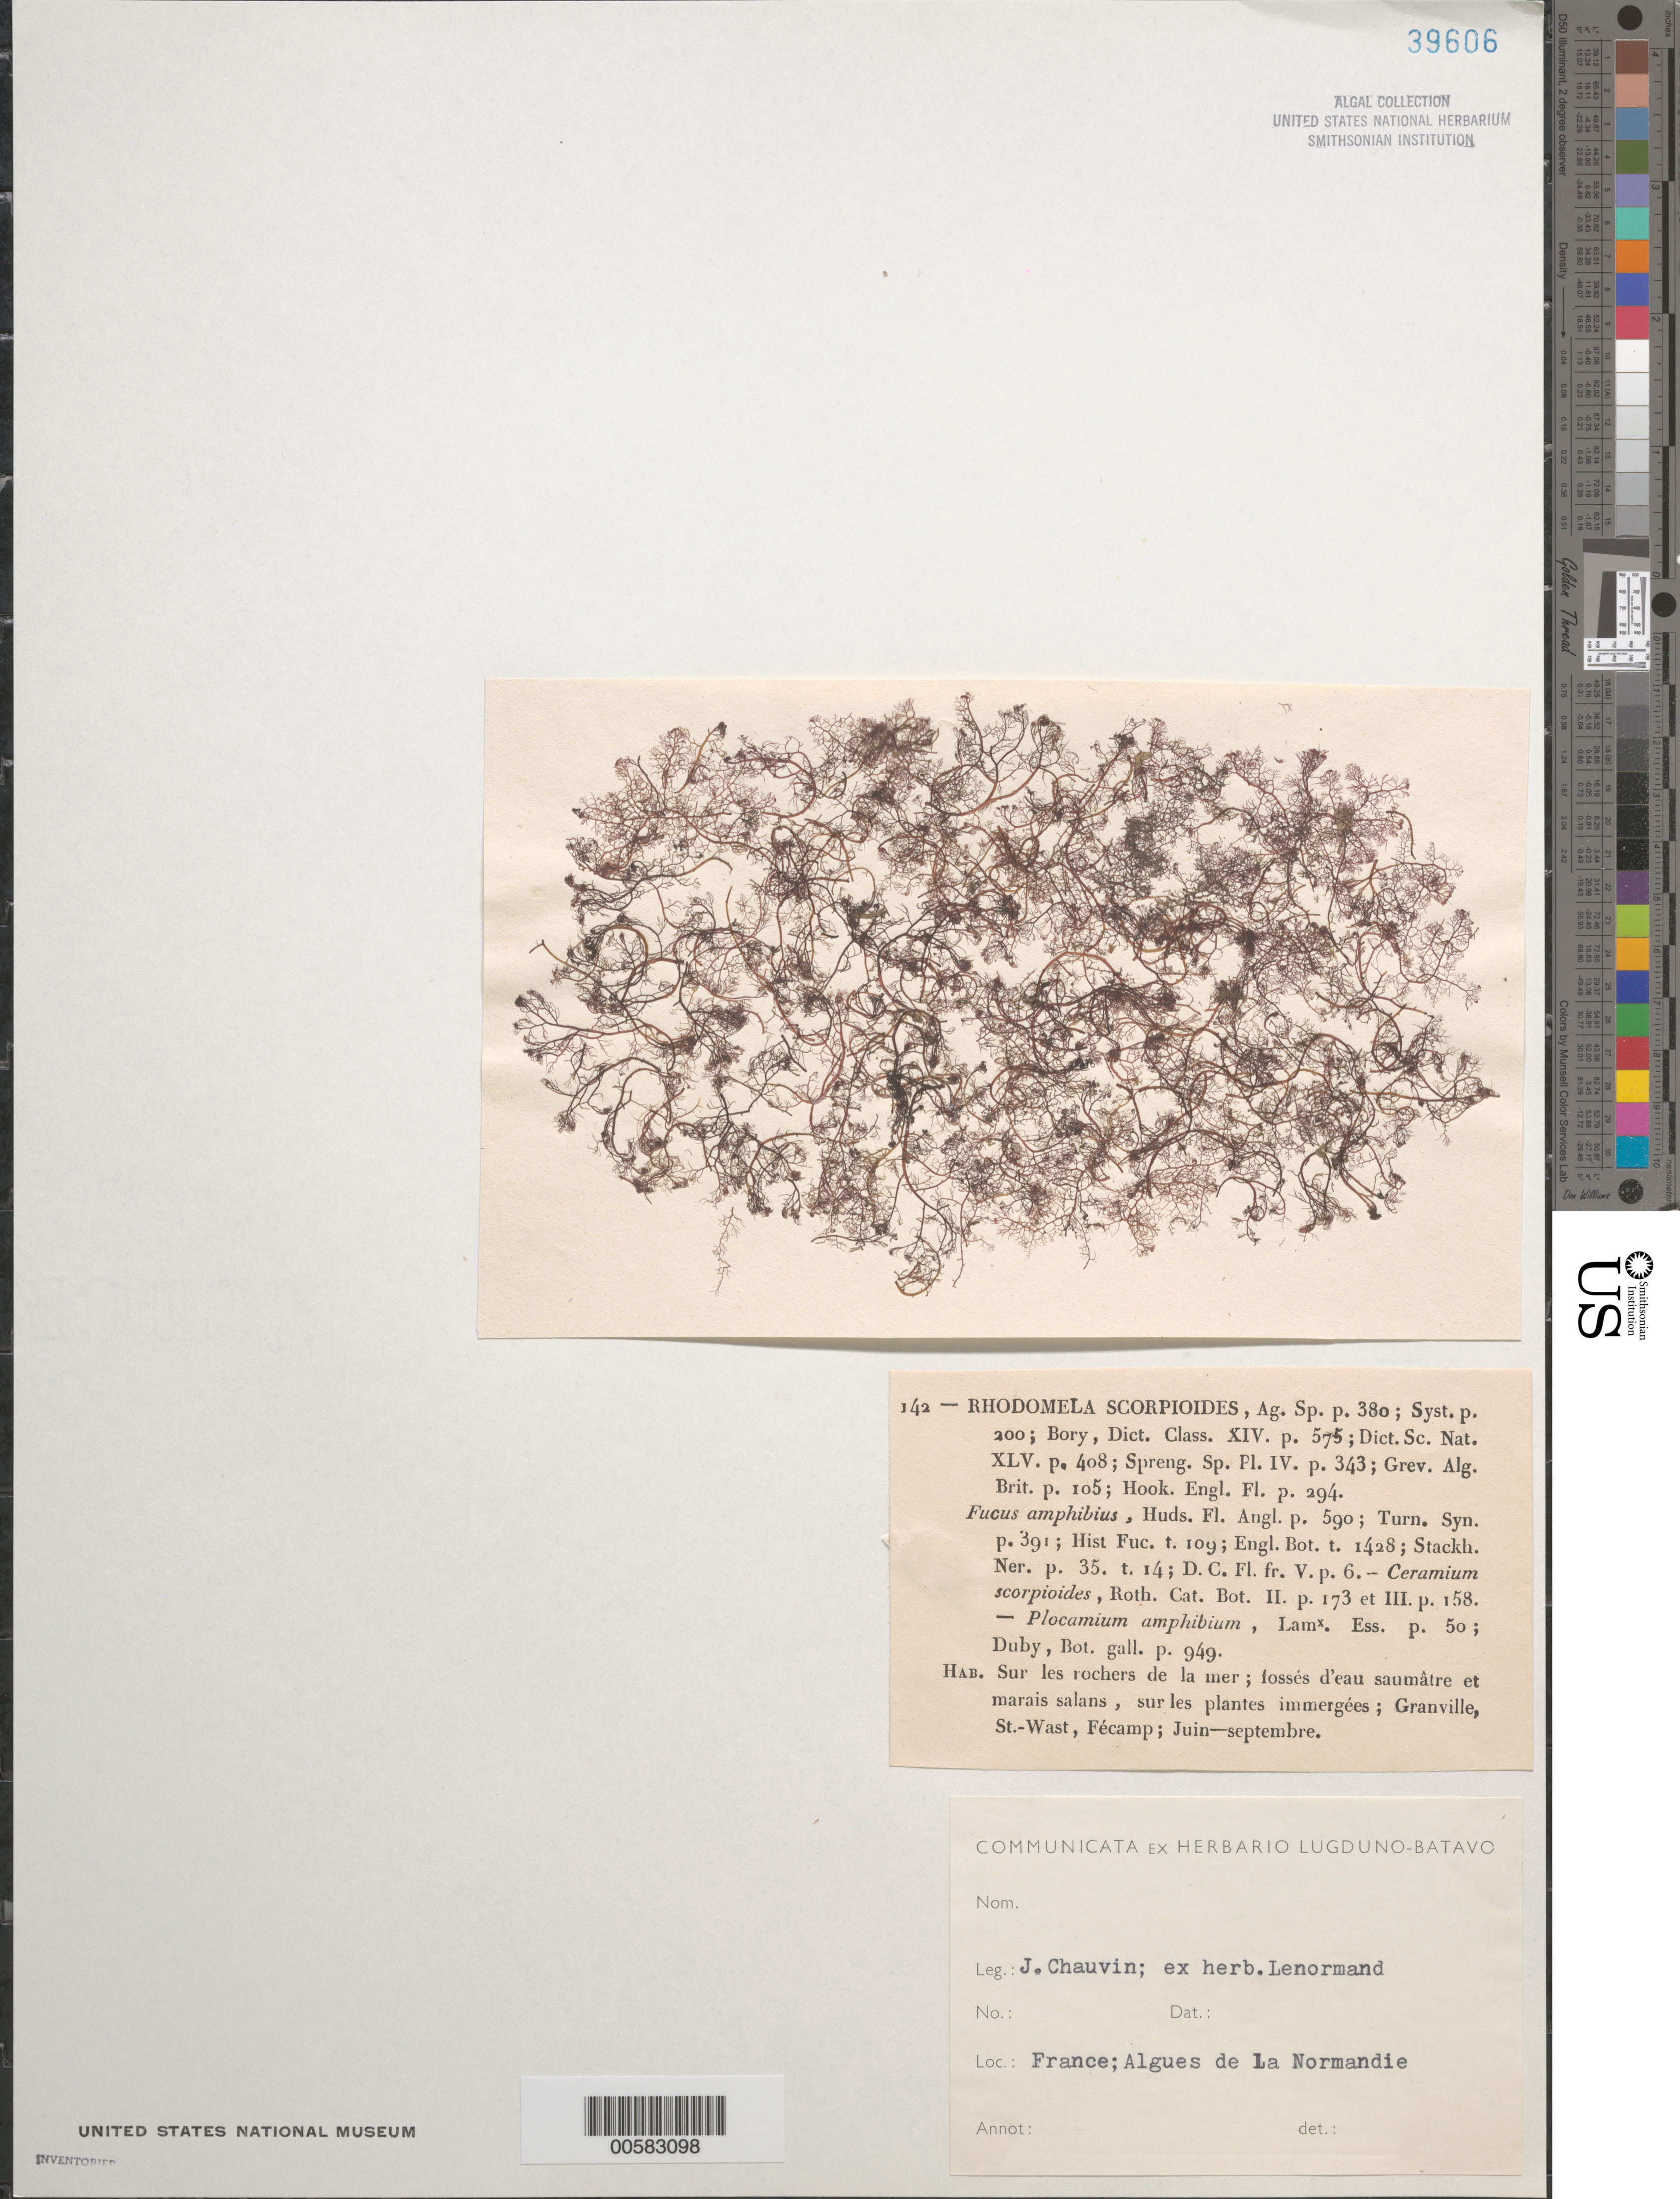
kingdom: Plantae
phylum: Rhodophyta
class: Florideophyceae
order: Ceramiales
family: Rhodomelaceae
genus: Bostrychia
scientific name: Bostrychia scorpioides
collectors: J. Chauvin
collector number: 142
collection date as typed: Jun ---- to -- Sep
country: France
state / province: Normandie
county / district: Manche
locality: Granville, St.-Vaast (St.-Wast), Fecamp, Normandy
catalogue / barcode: US 39606